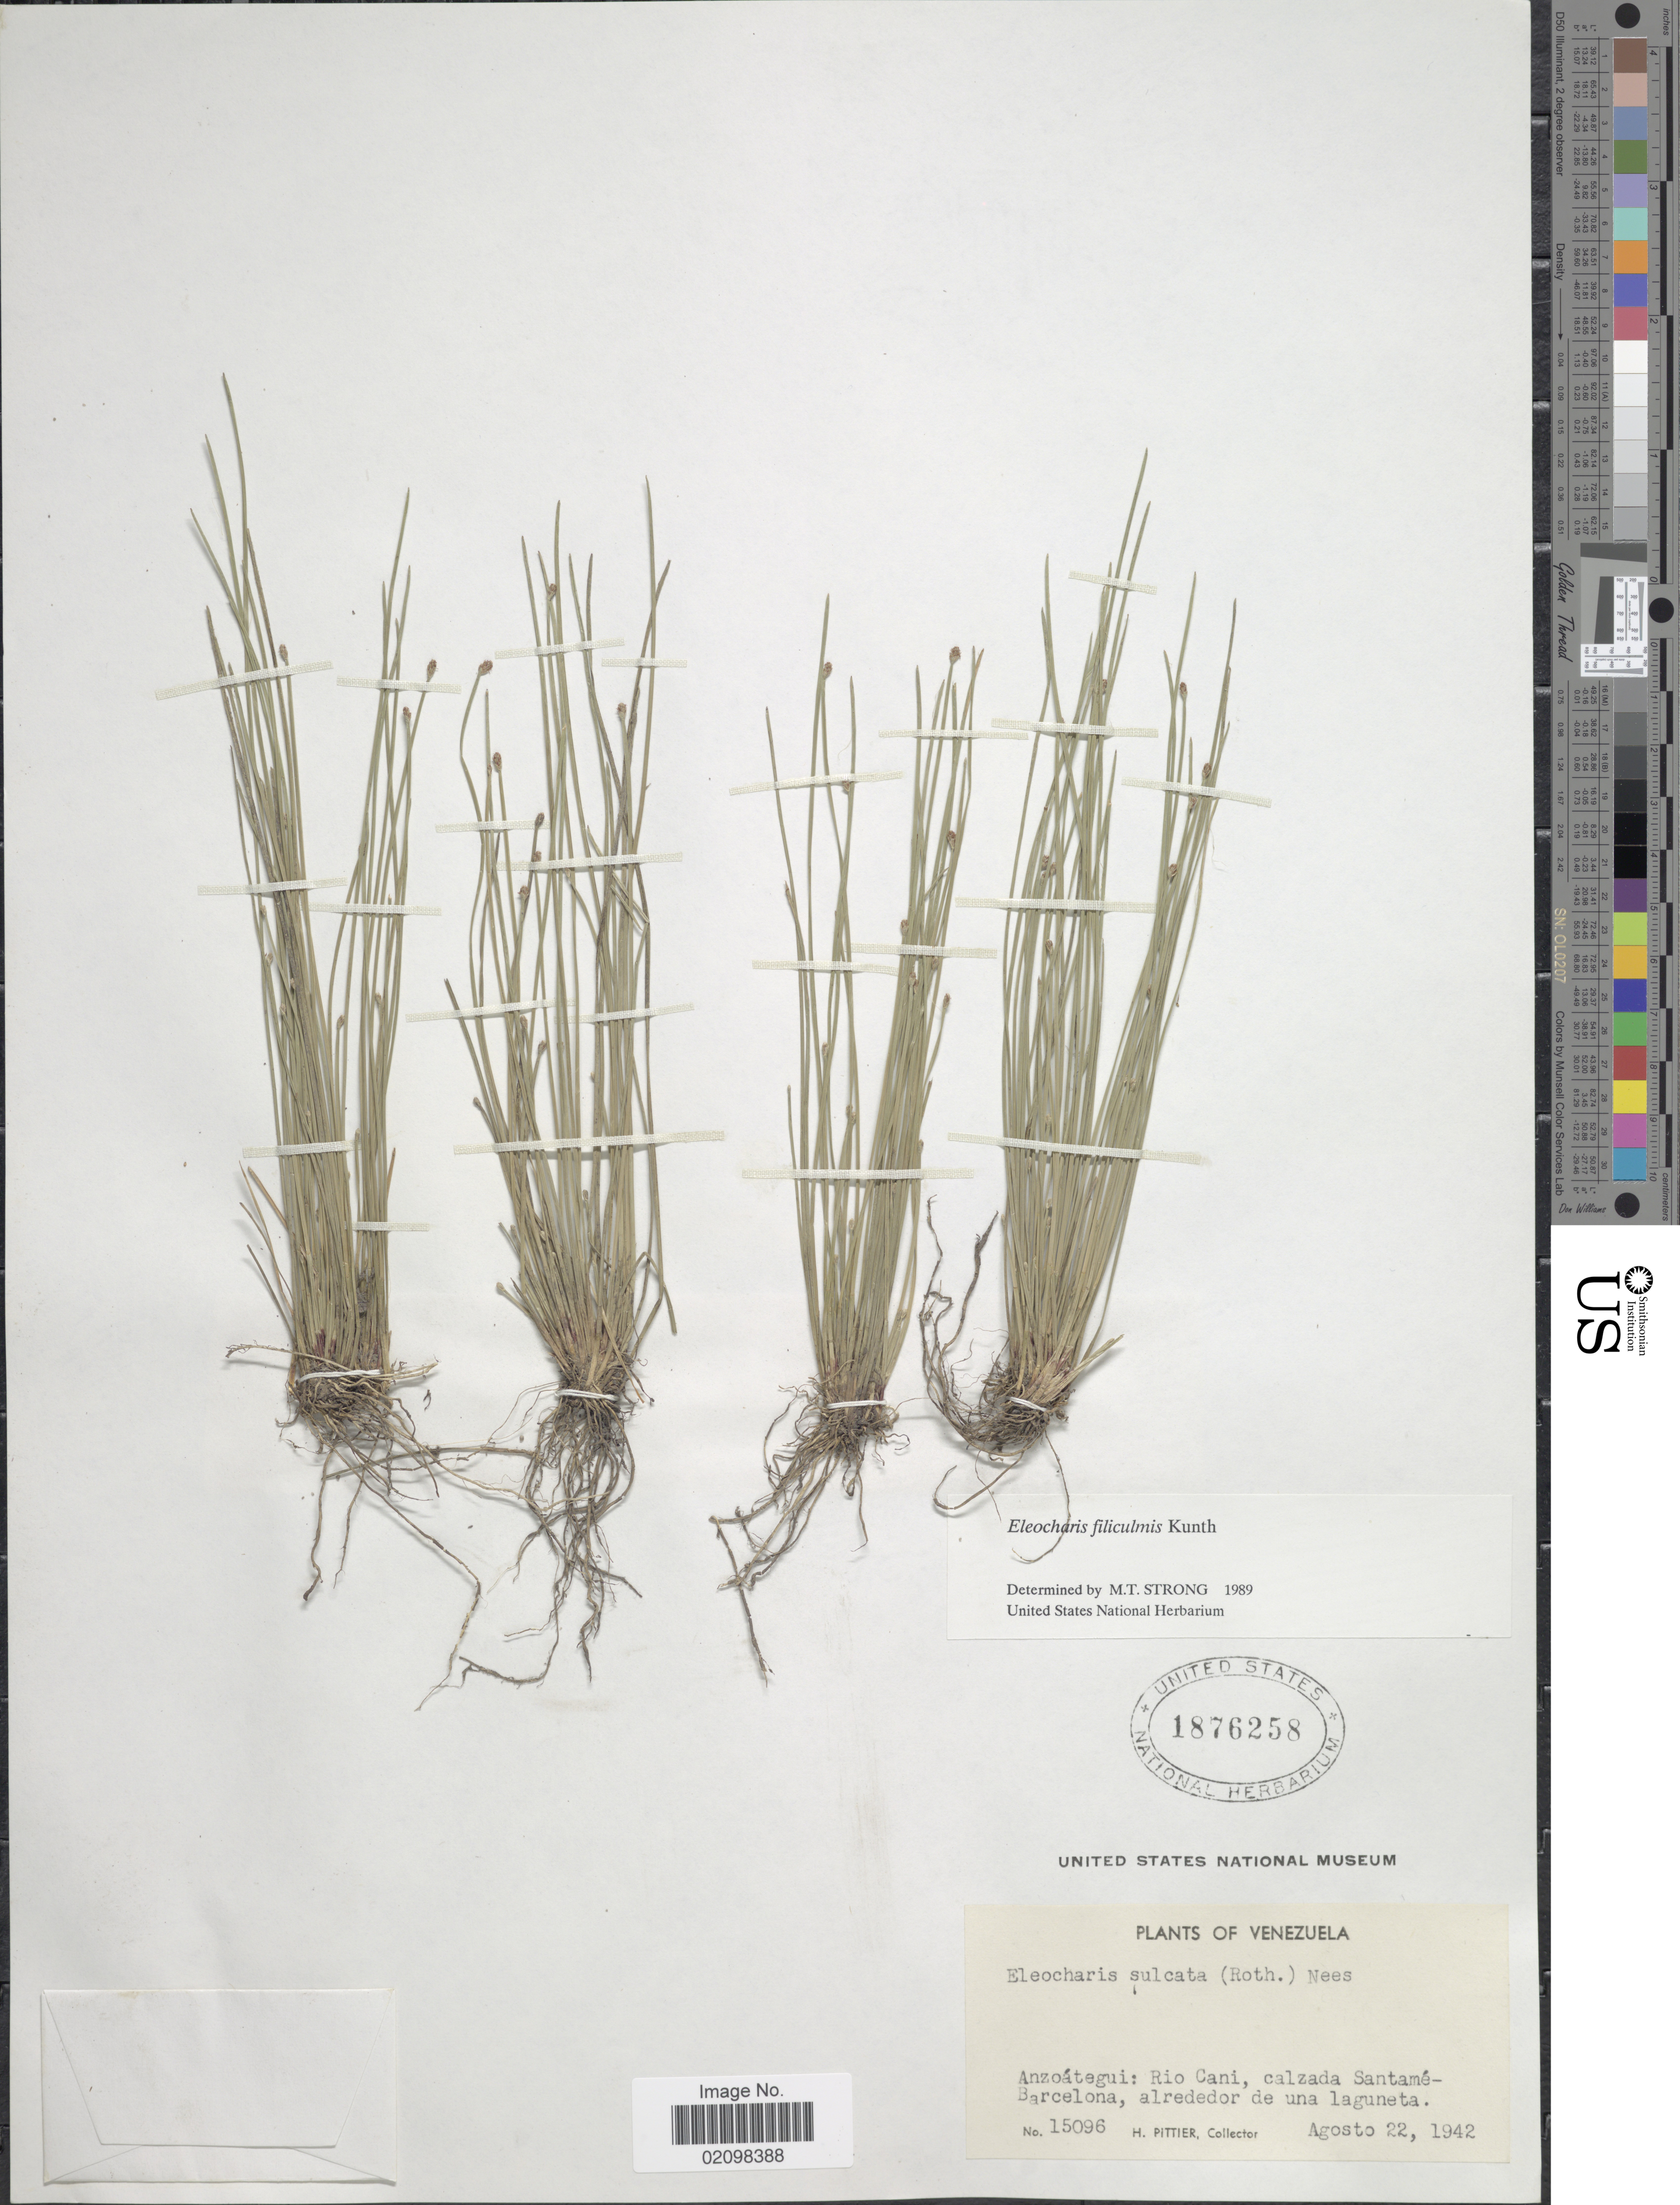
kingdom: Plantae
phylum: Tracheophyta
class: Liliopsida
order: Poales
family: Cyperaceae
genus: Eleocharis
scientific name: Eleocharis filiculmis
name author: Kunth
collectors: H. F. Pittier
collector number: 15096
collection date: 1942-08-22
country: Venezuela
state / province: Anzoategui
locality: Rio Cani, calzada Santamé-Barcelona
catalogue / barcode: US 1876258